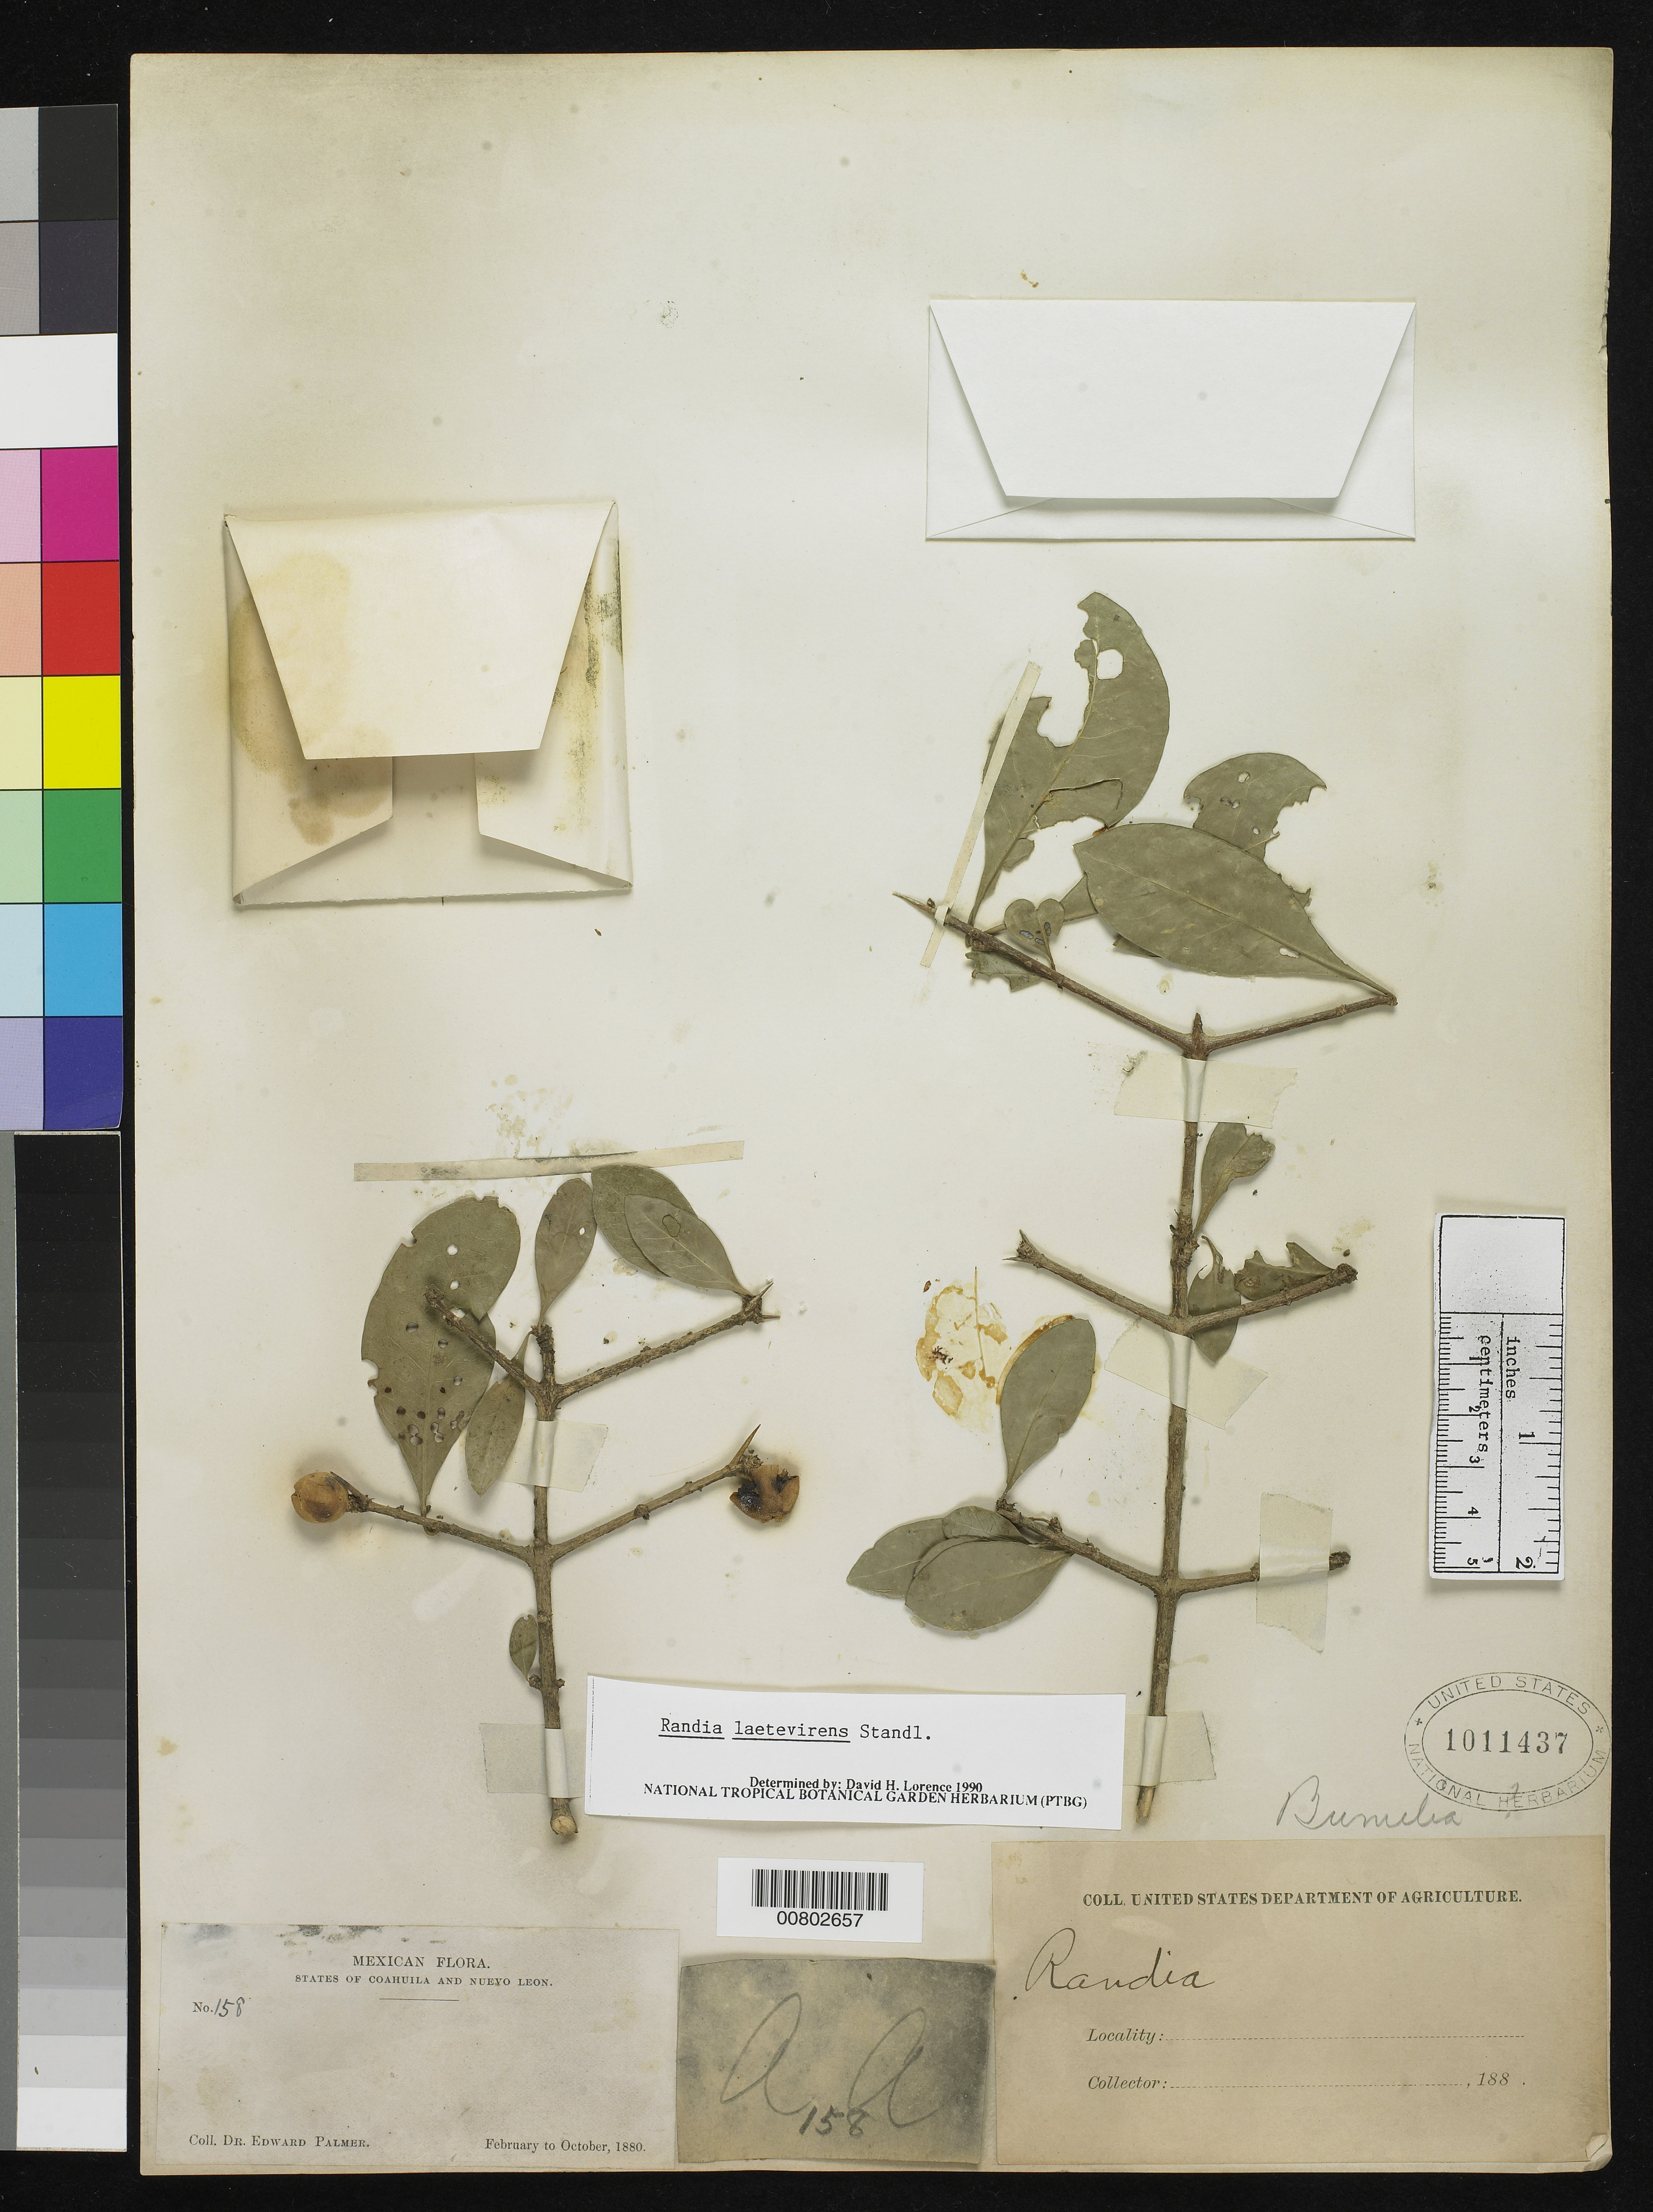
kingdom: Plantae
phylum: Tracheophyta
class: Magnoliopsida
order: Gentianales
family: Rubiaceae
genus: Randia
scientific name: Randia laetevirens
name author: Standl.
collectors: E. Palmer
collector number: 158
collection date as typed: Feb 1880 to -- Oct 1880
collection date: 1880-02/1880-10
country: Mexico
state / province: Coahuila / Nuevo León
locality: A.A.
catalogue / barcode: US 1011437